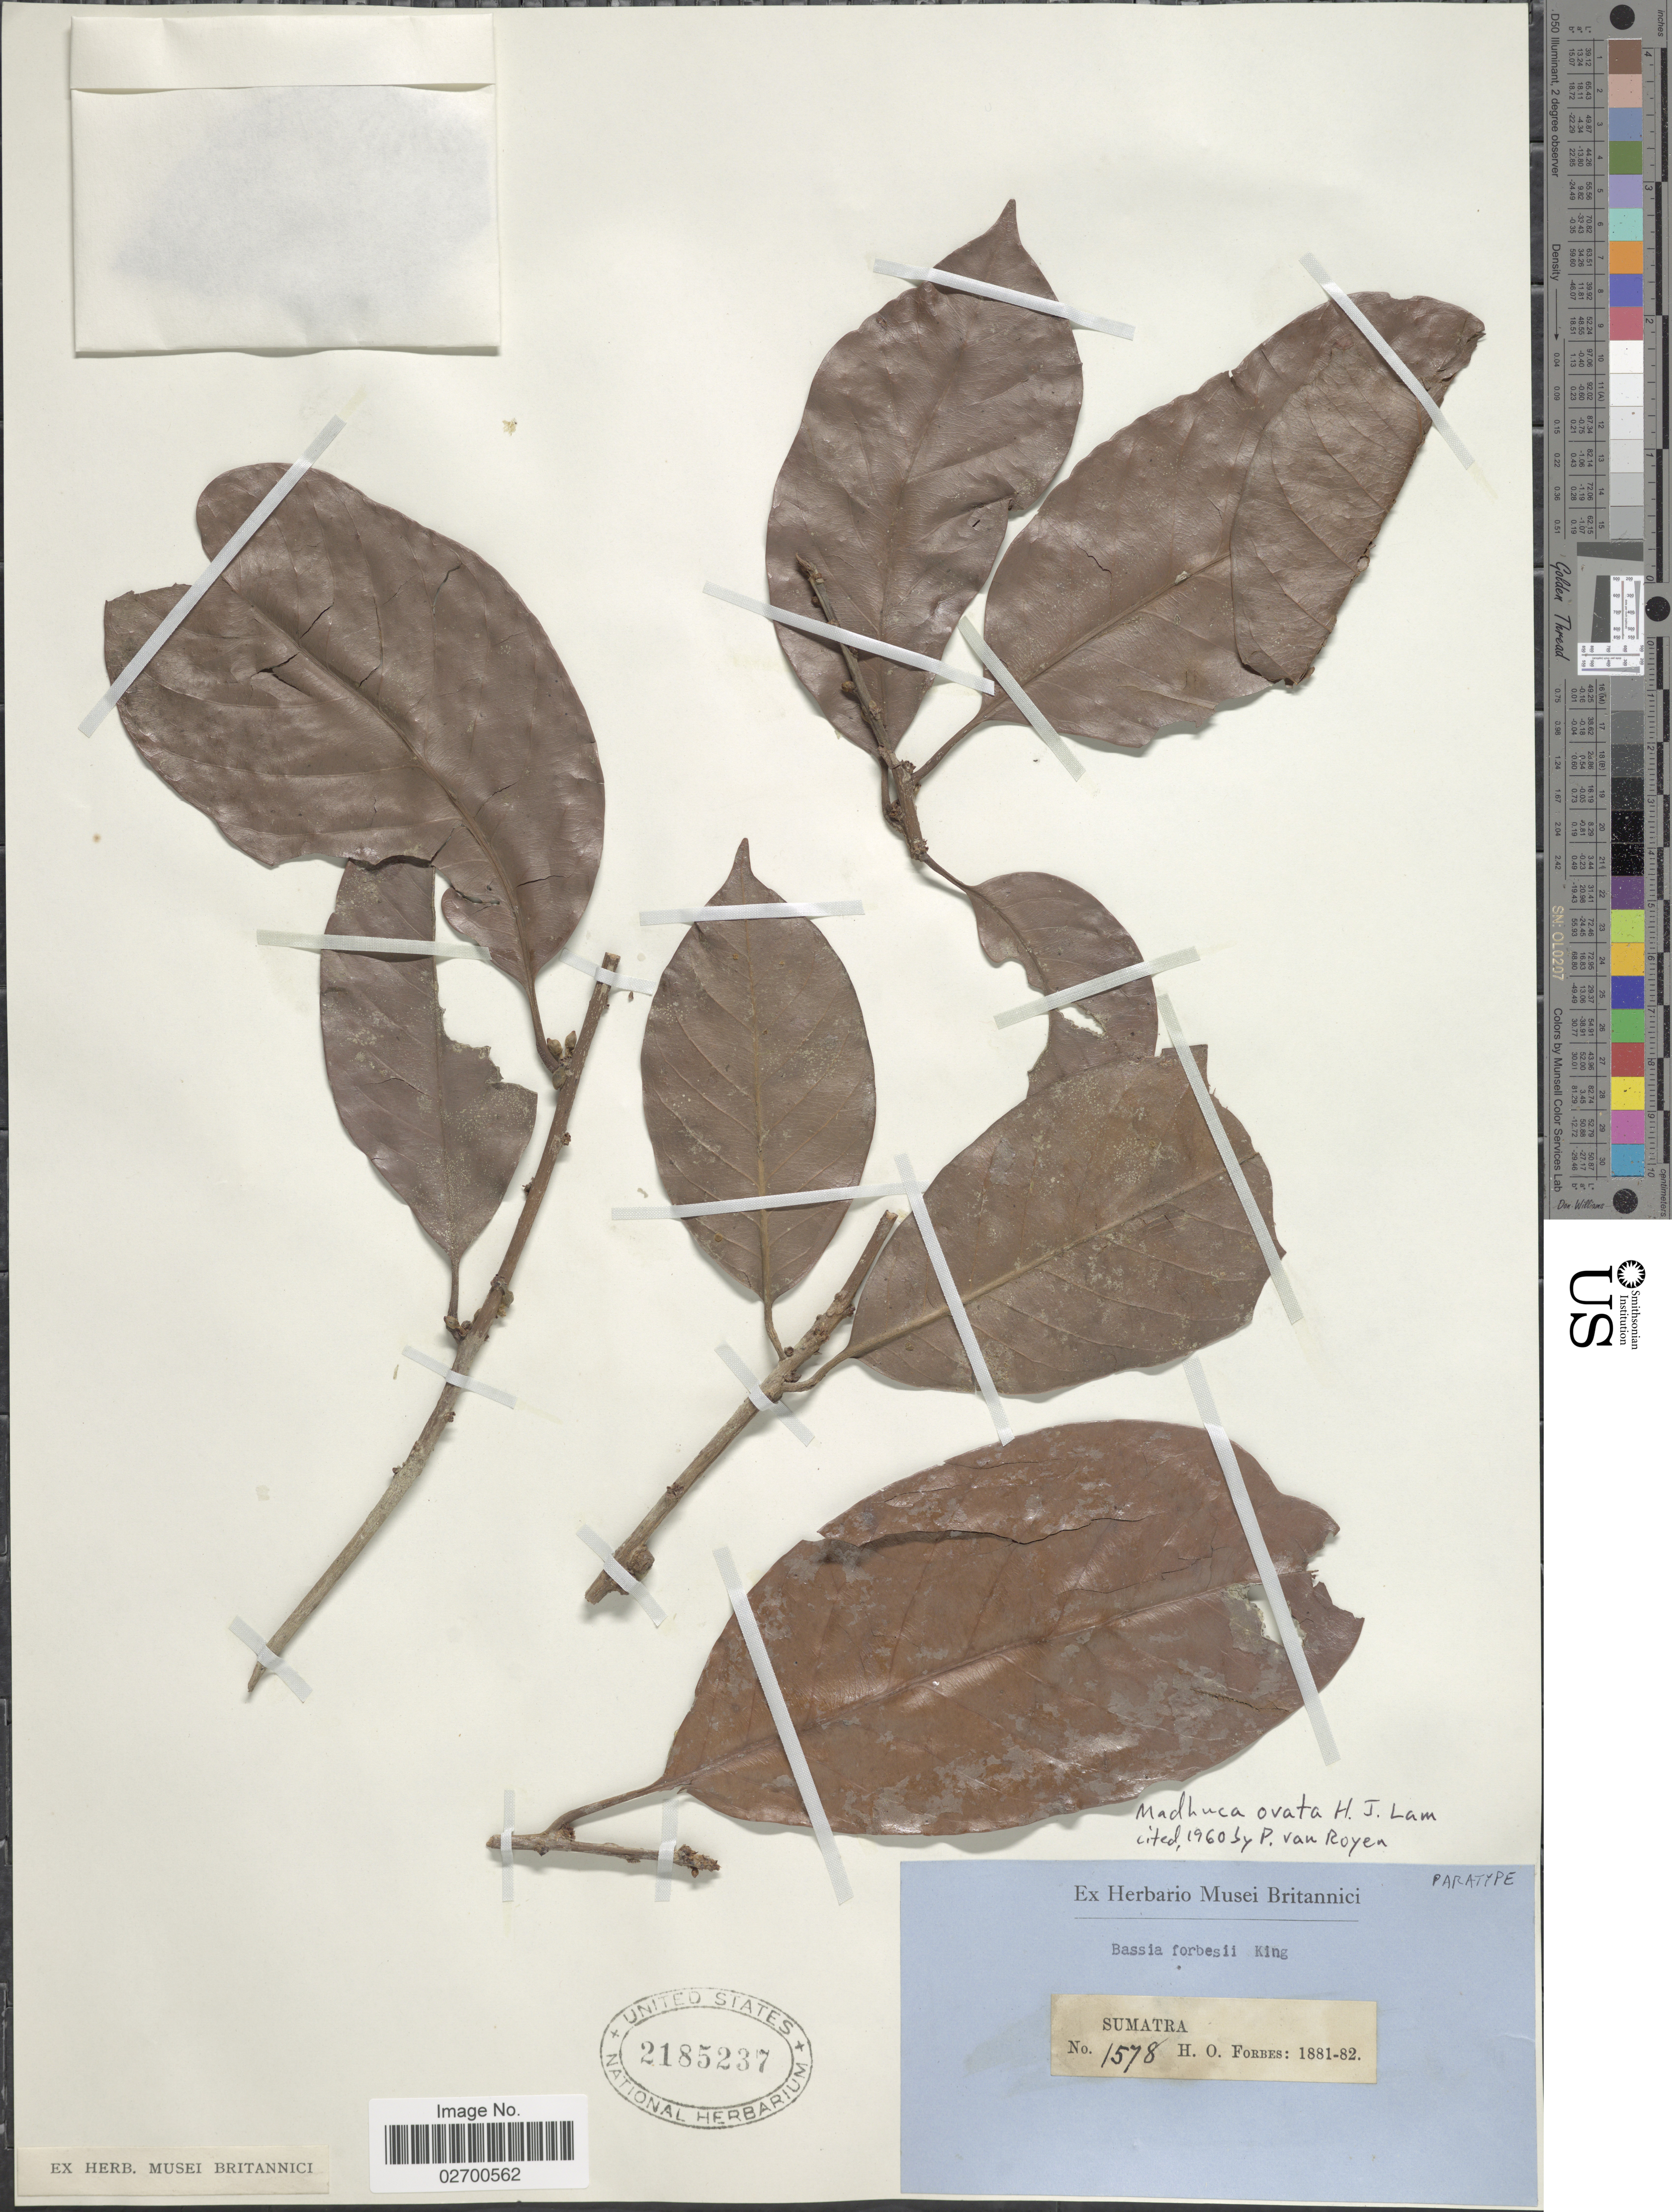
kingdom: Plantae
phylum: Tracheophyta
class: Magnoliopsida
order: Ericales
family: Sapotaceae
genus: Madhuca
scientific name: Madhuca ovata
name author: H.J. Lam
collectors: H. O. Forbes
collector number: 1578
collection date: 1881/1882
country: Indonesia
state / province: Sumatra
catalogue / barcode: US 2185237